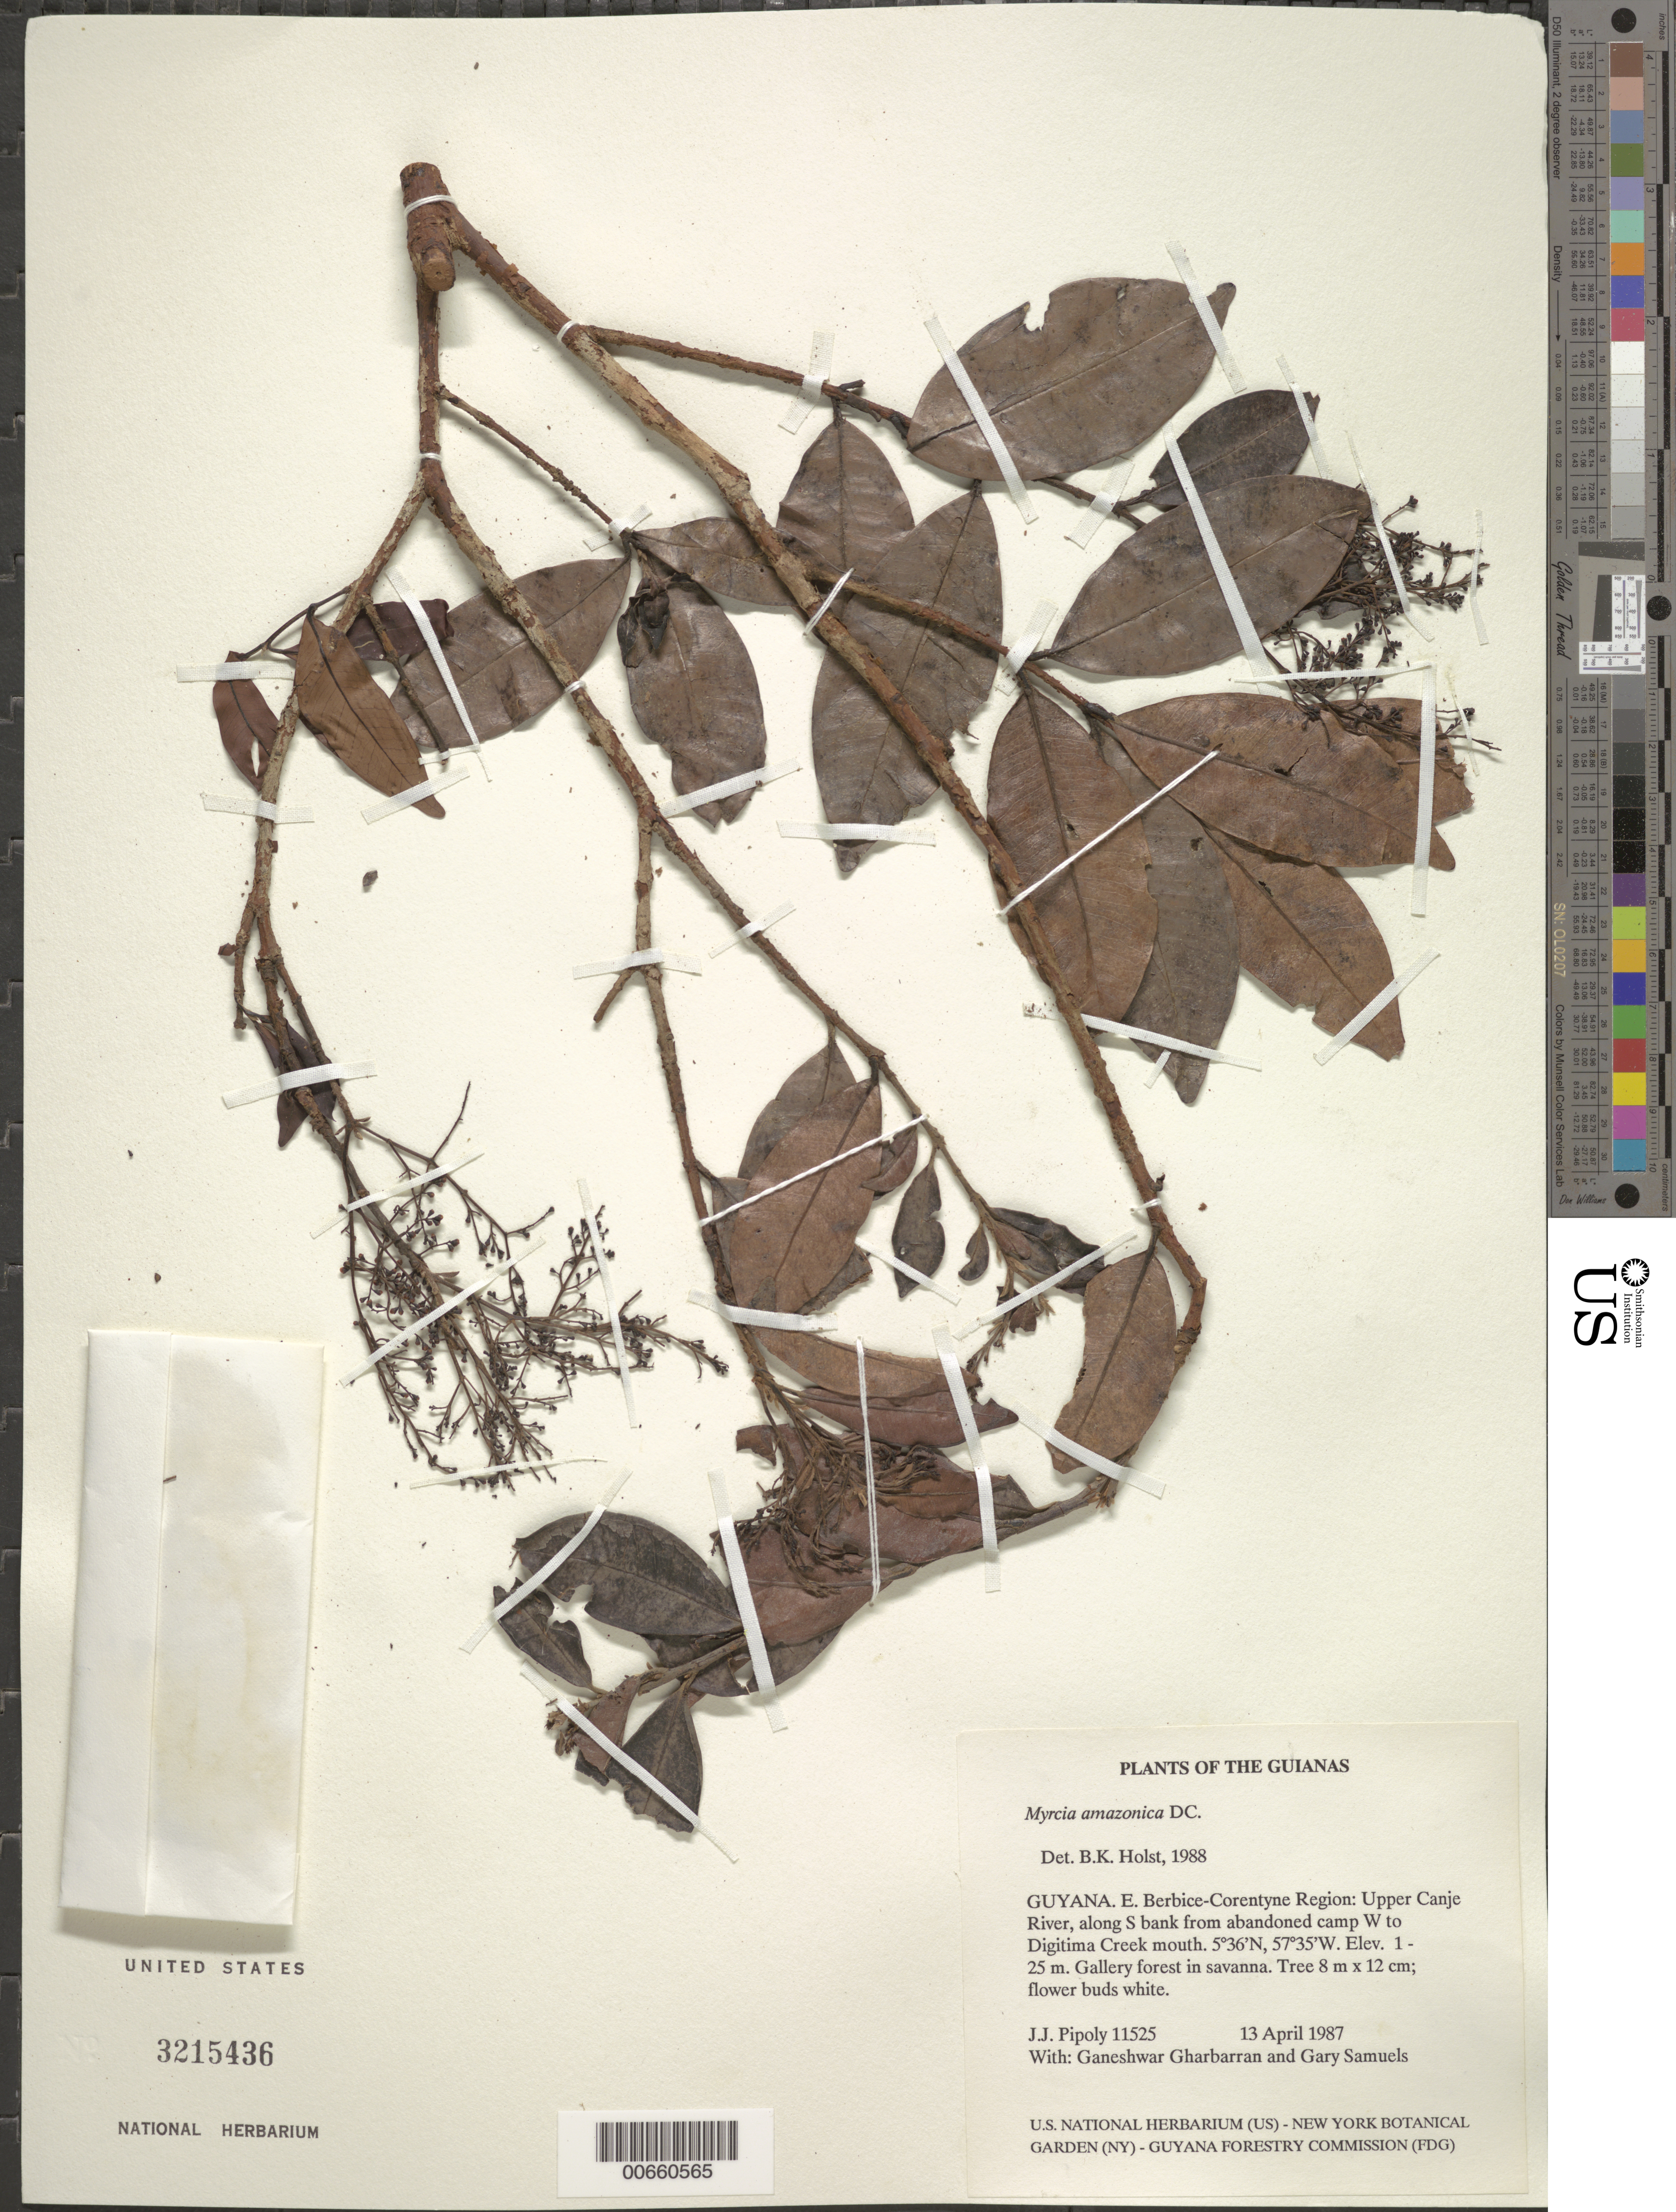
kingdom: Plantae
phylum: Tracheophyta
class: Magnoliopsida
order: Myrtales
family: Myrtaceae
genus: Myrcia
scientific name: Myrcia amazonica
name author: DC.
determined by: Holst, Bruce K.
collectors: J. J. Pipoly, G. Gharbarran & G. Samuels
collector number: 11525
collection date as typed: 13 April 1987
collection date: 1987-04-13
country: Guyana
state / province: E. Berbice-Corentyne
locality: Upper Canje River, S bank from abandoned Amerindian logging camp W to Digitima Cr. mouth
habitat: Gallery forest in savanna; Eperua and Parinari dominants, most plants covered with small, black, stinging ants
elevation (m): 1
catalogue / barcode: US 3215436